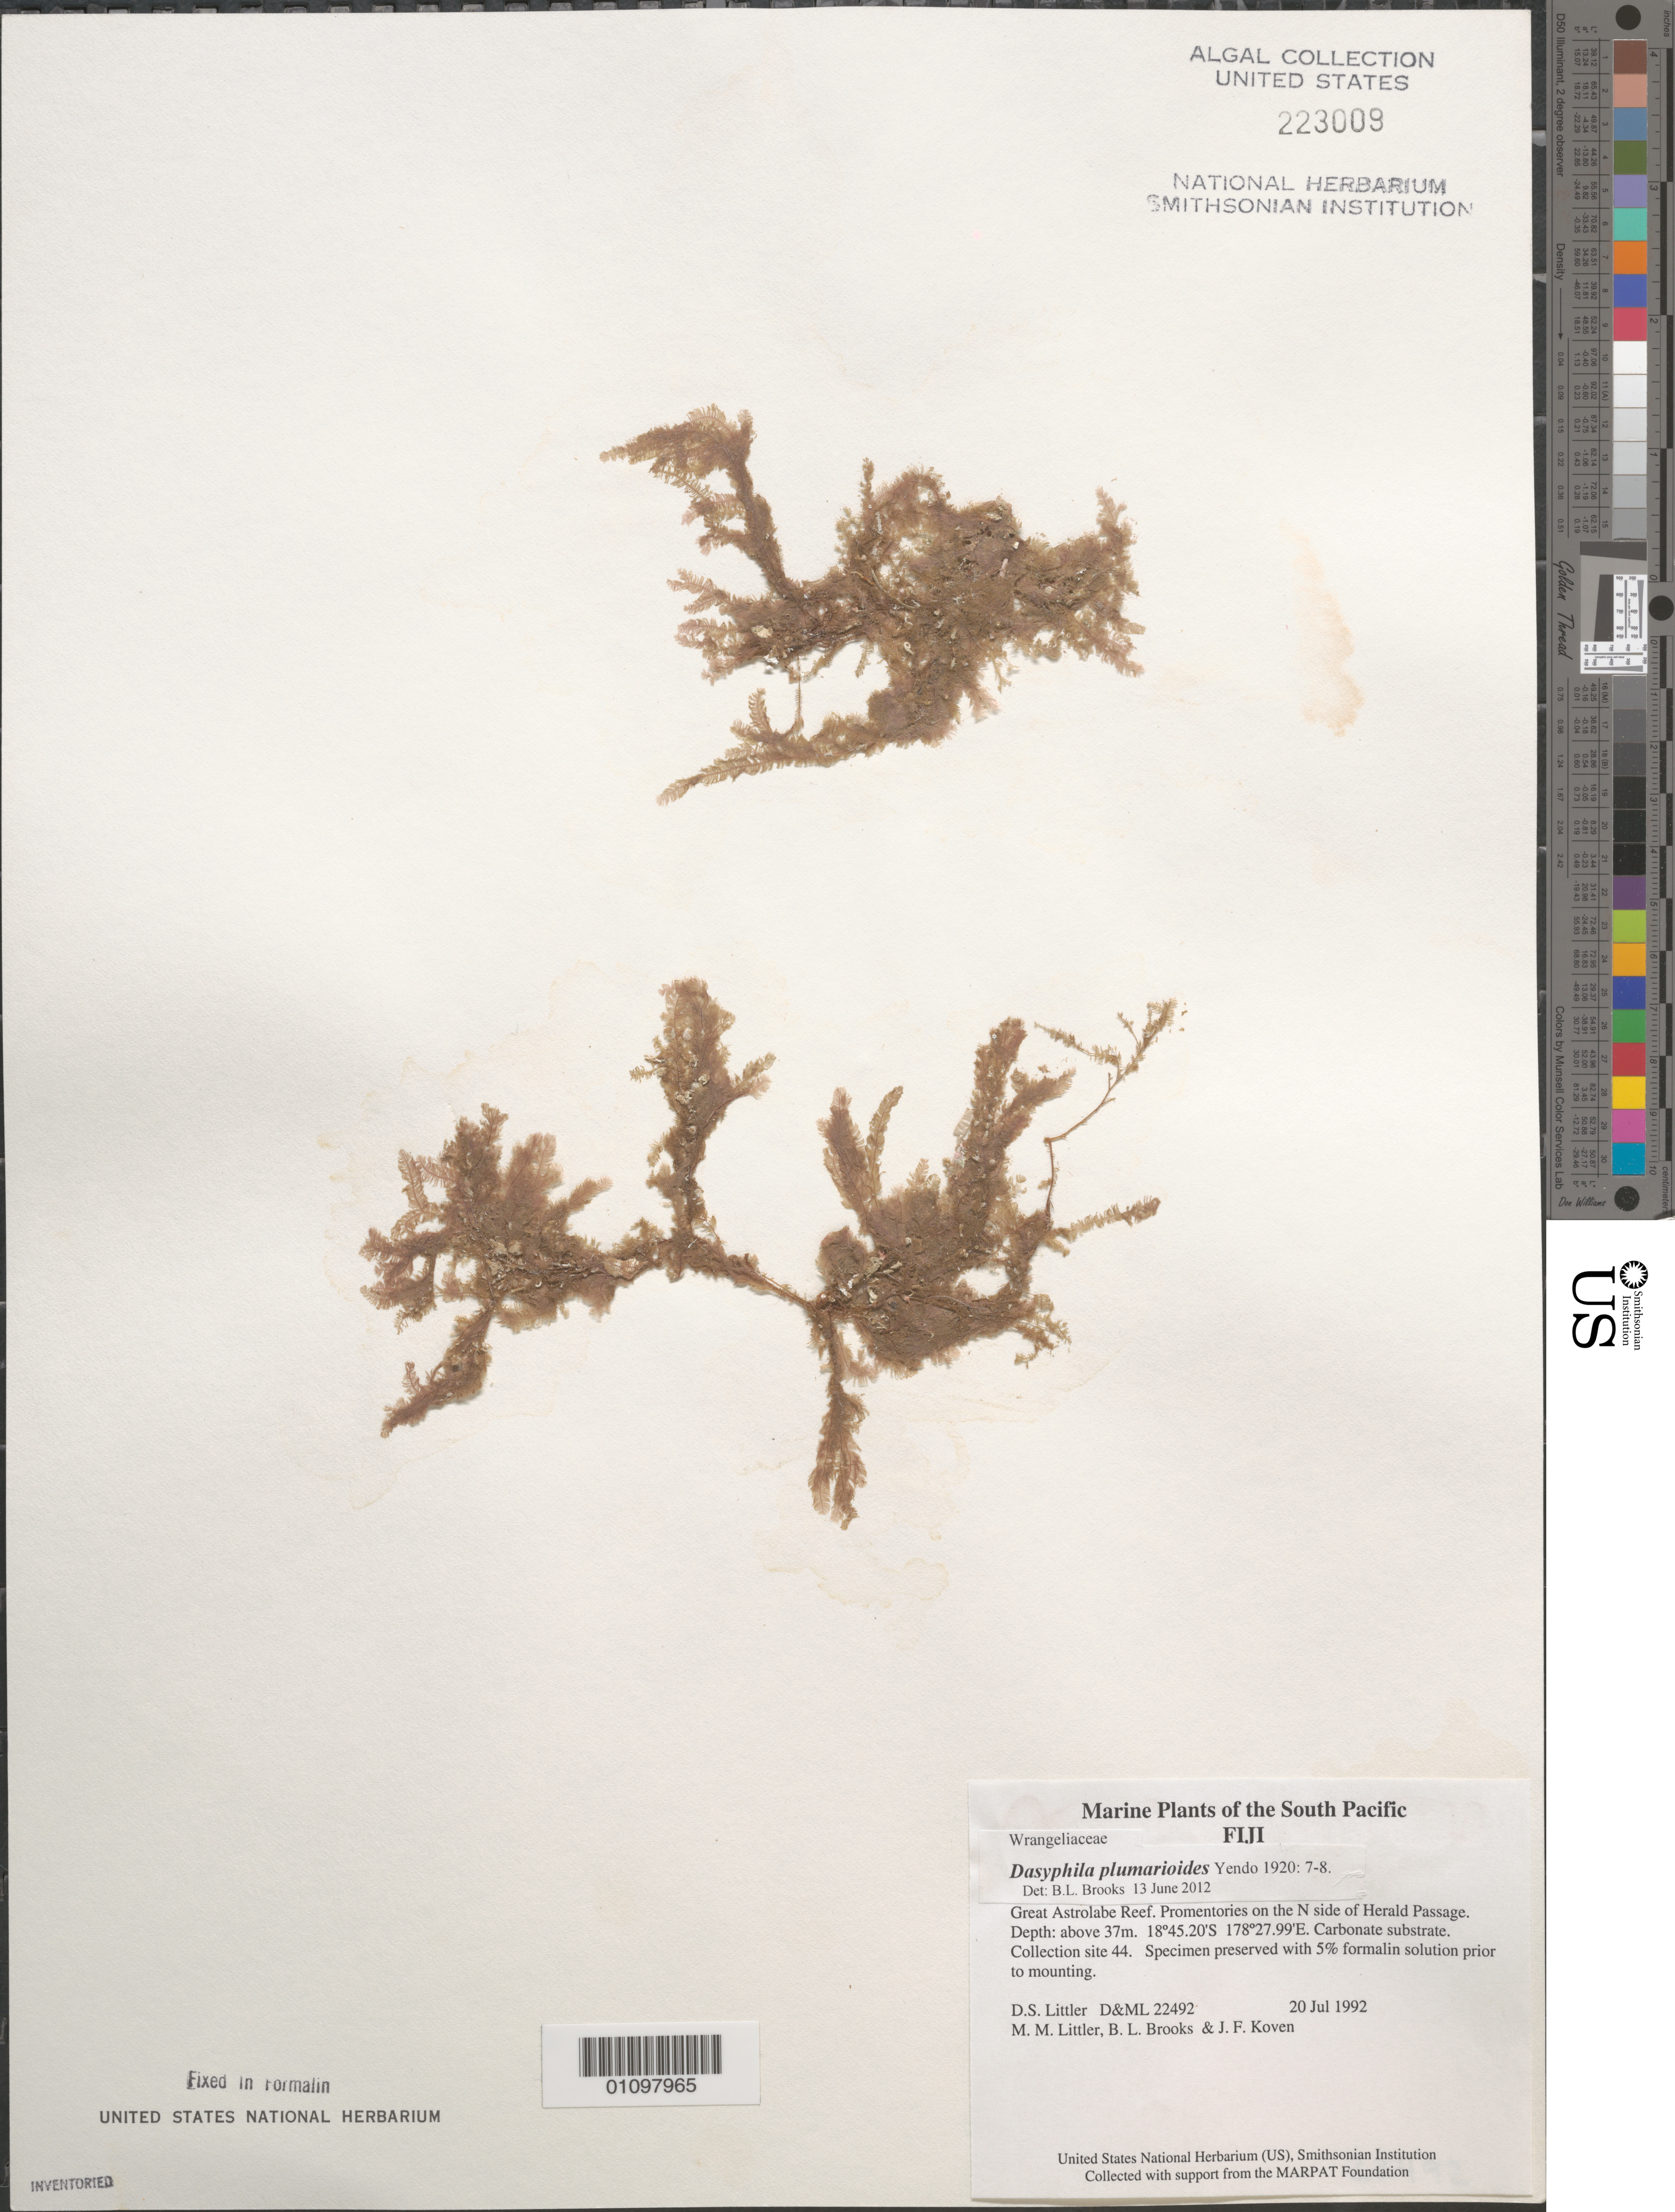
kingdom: Plantae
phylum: Rhodophyta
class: Florideophyceae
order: Ceramiales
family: Ceramiaceae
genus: Dasyphila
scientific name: Dasyphila plumarioides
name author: Yendo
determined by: Brooks, B. L., (BOT), Smithsonian Institution - National Museum of Natural History (UNITED STATES)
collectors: D. S. Littler, M. M. Littler, B. Brooks & J. Koven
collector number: D&ML 22492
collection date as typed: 20 Jul 1992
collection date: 1992-07-20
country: Fiji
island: Great Astrolabe Reef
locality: Great Astrolabe Reef, promentories on north side of Herald Passage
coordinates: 18 45.20'S, 178 27.99'E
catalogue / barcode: US 223009